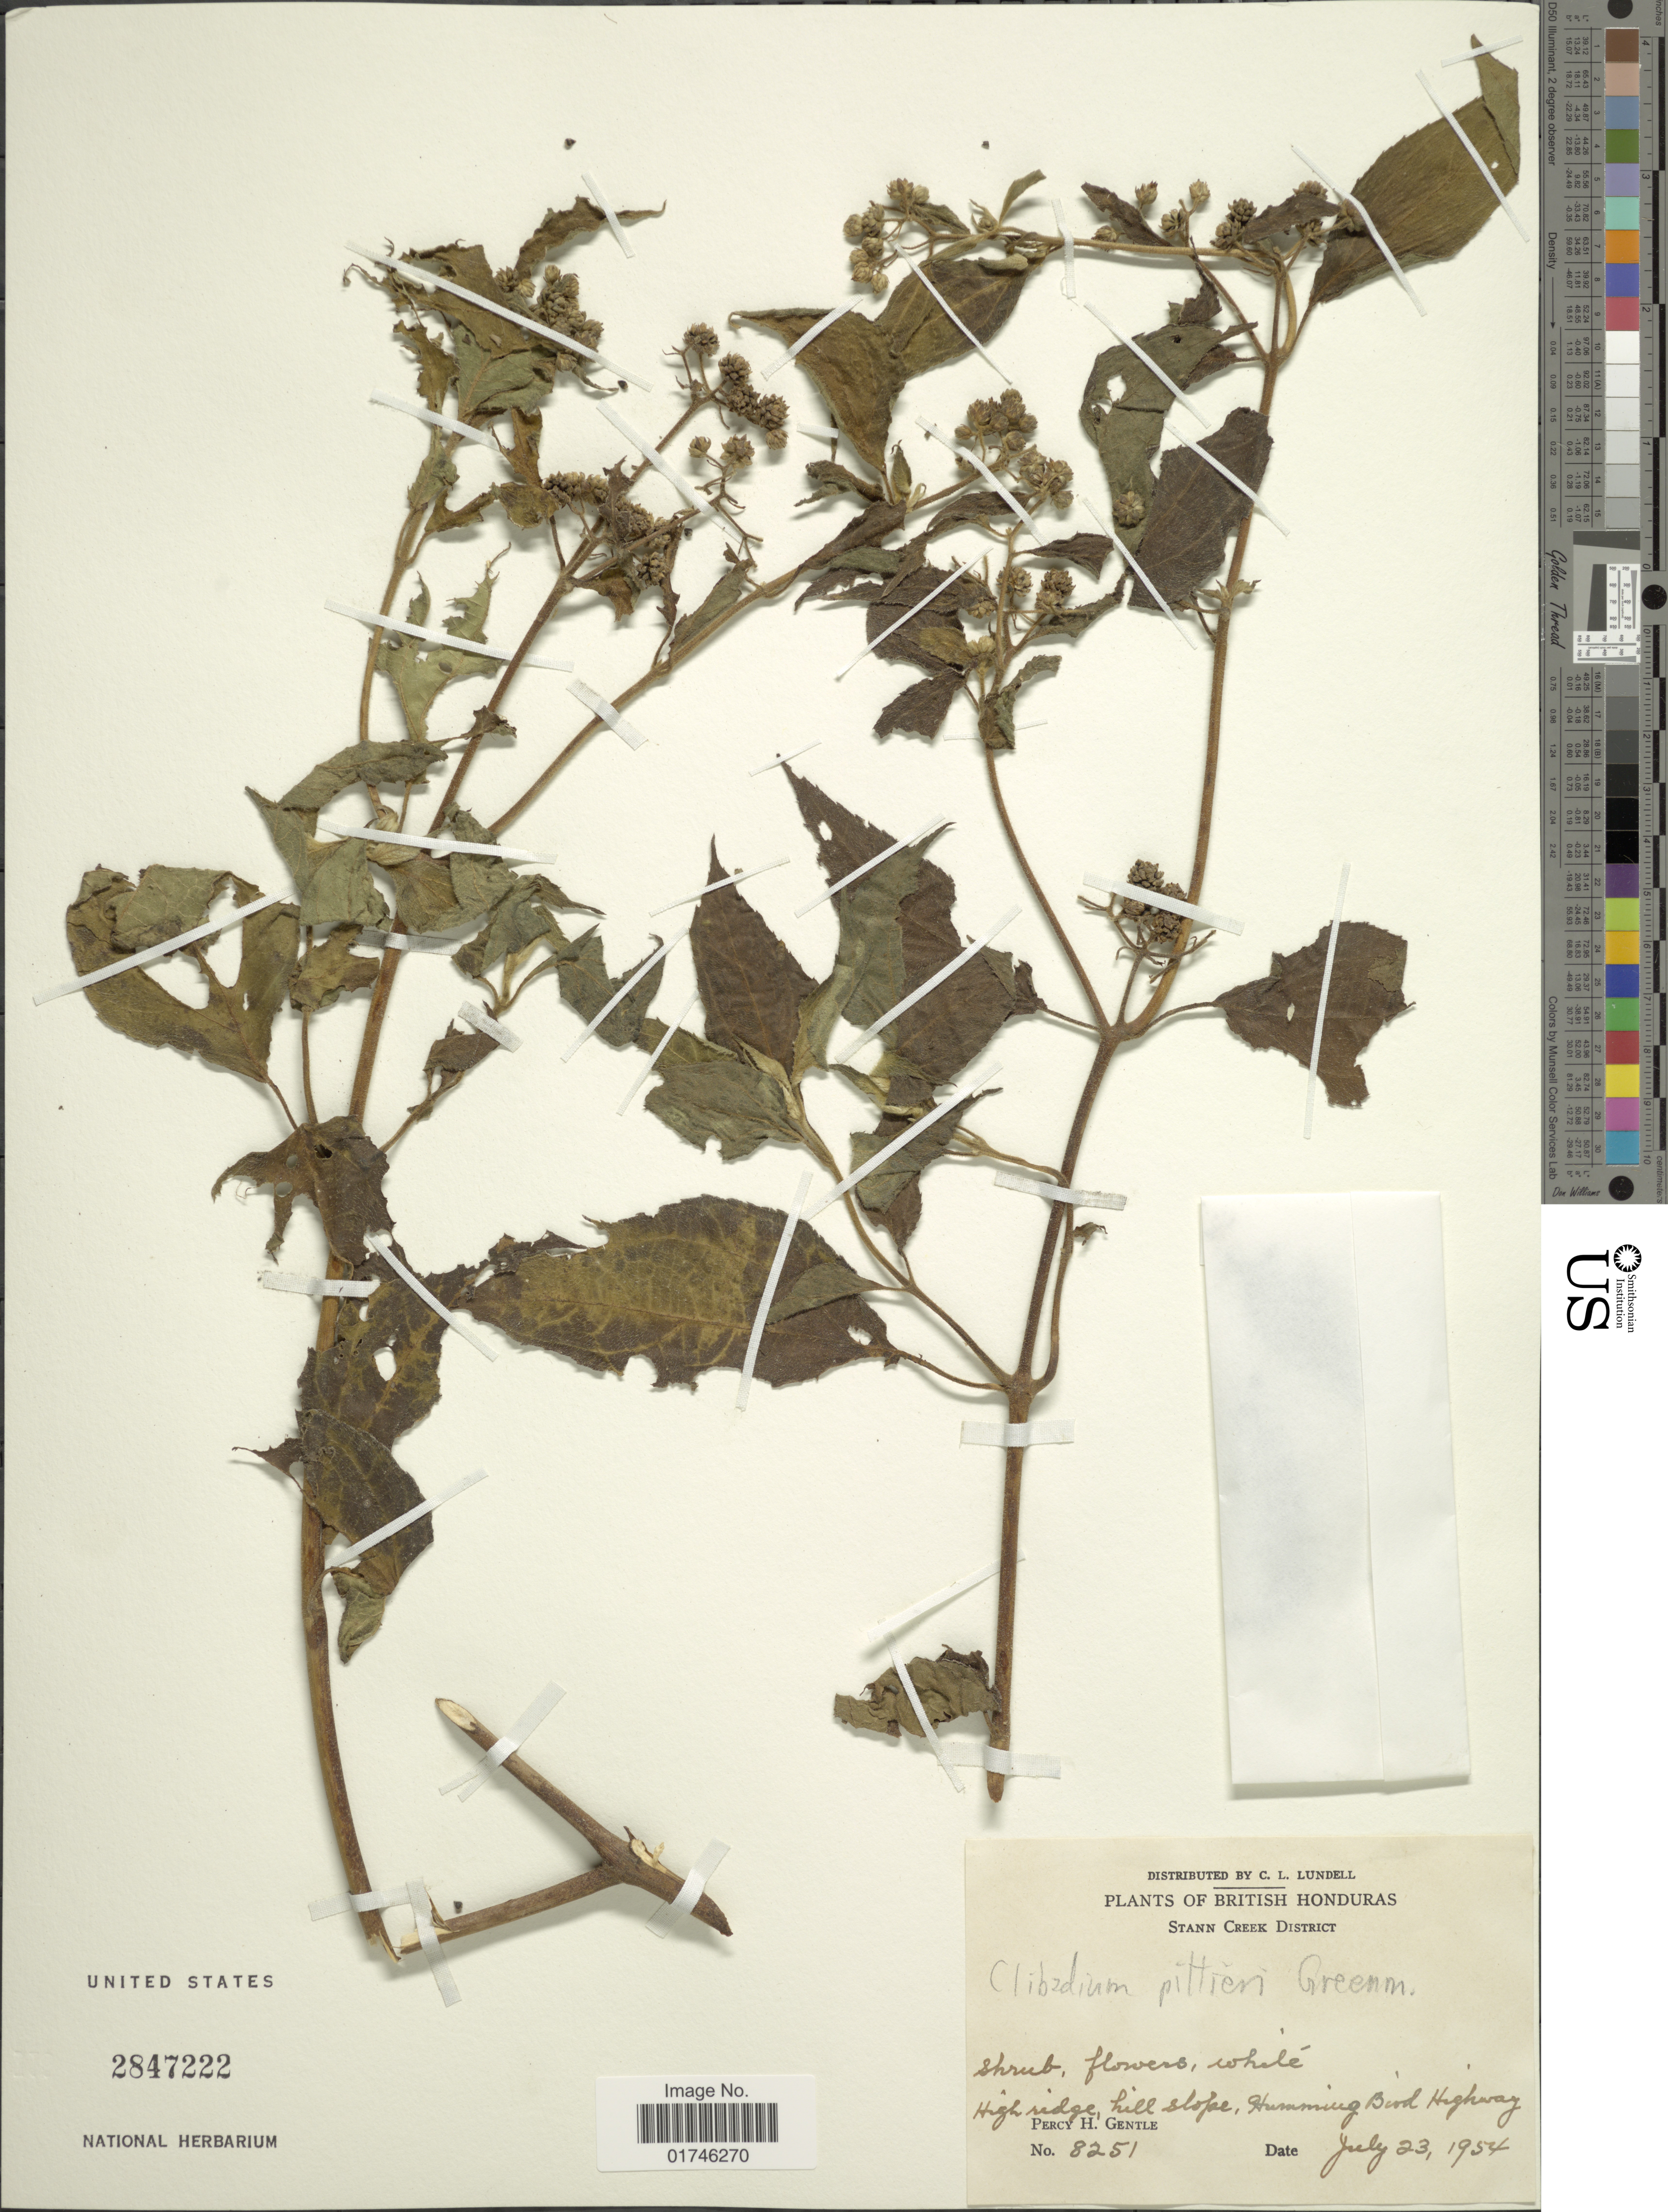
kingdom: Plantae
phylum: Tracheophyta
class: Magnoliopsida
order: Asterales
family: Asteraceae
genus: Clibadium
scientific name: Clibadium polygynum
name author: S.F. Blake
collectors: P. H. Gentle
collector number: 8251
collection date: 1954-07-23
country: Belize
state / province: Stann Creek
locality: British Honduras, Stann Creek District. high ridge, hill slope, Humminh Bird Highway.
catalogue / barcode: US 2847222